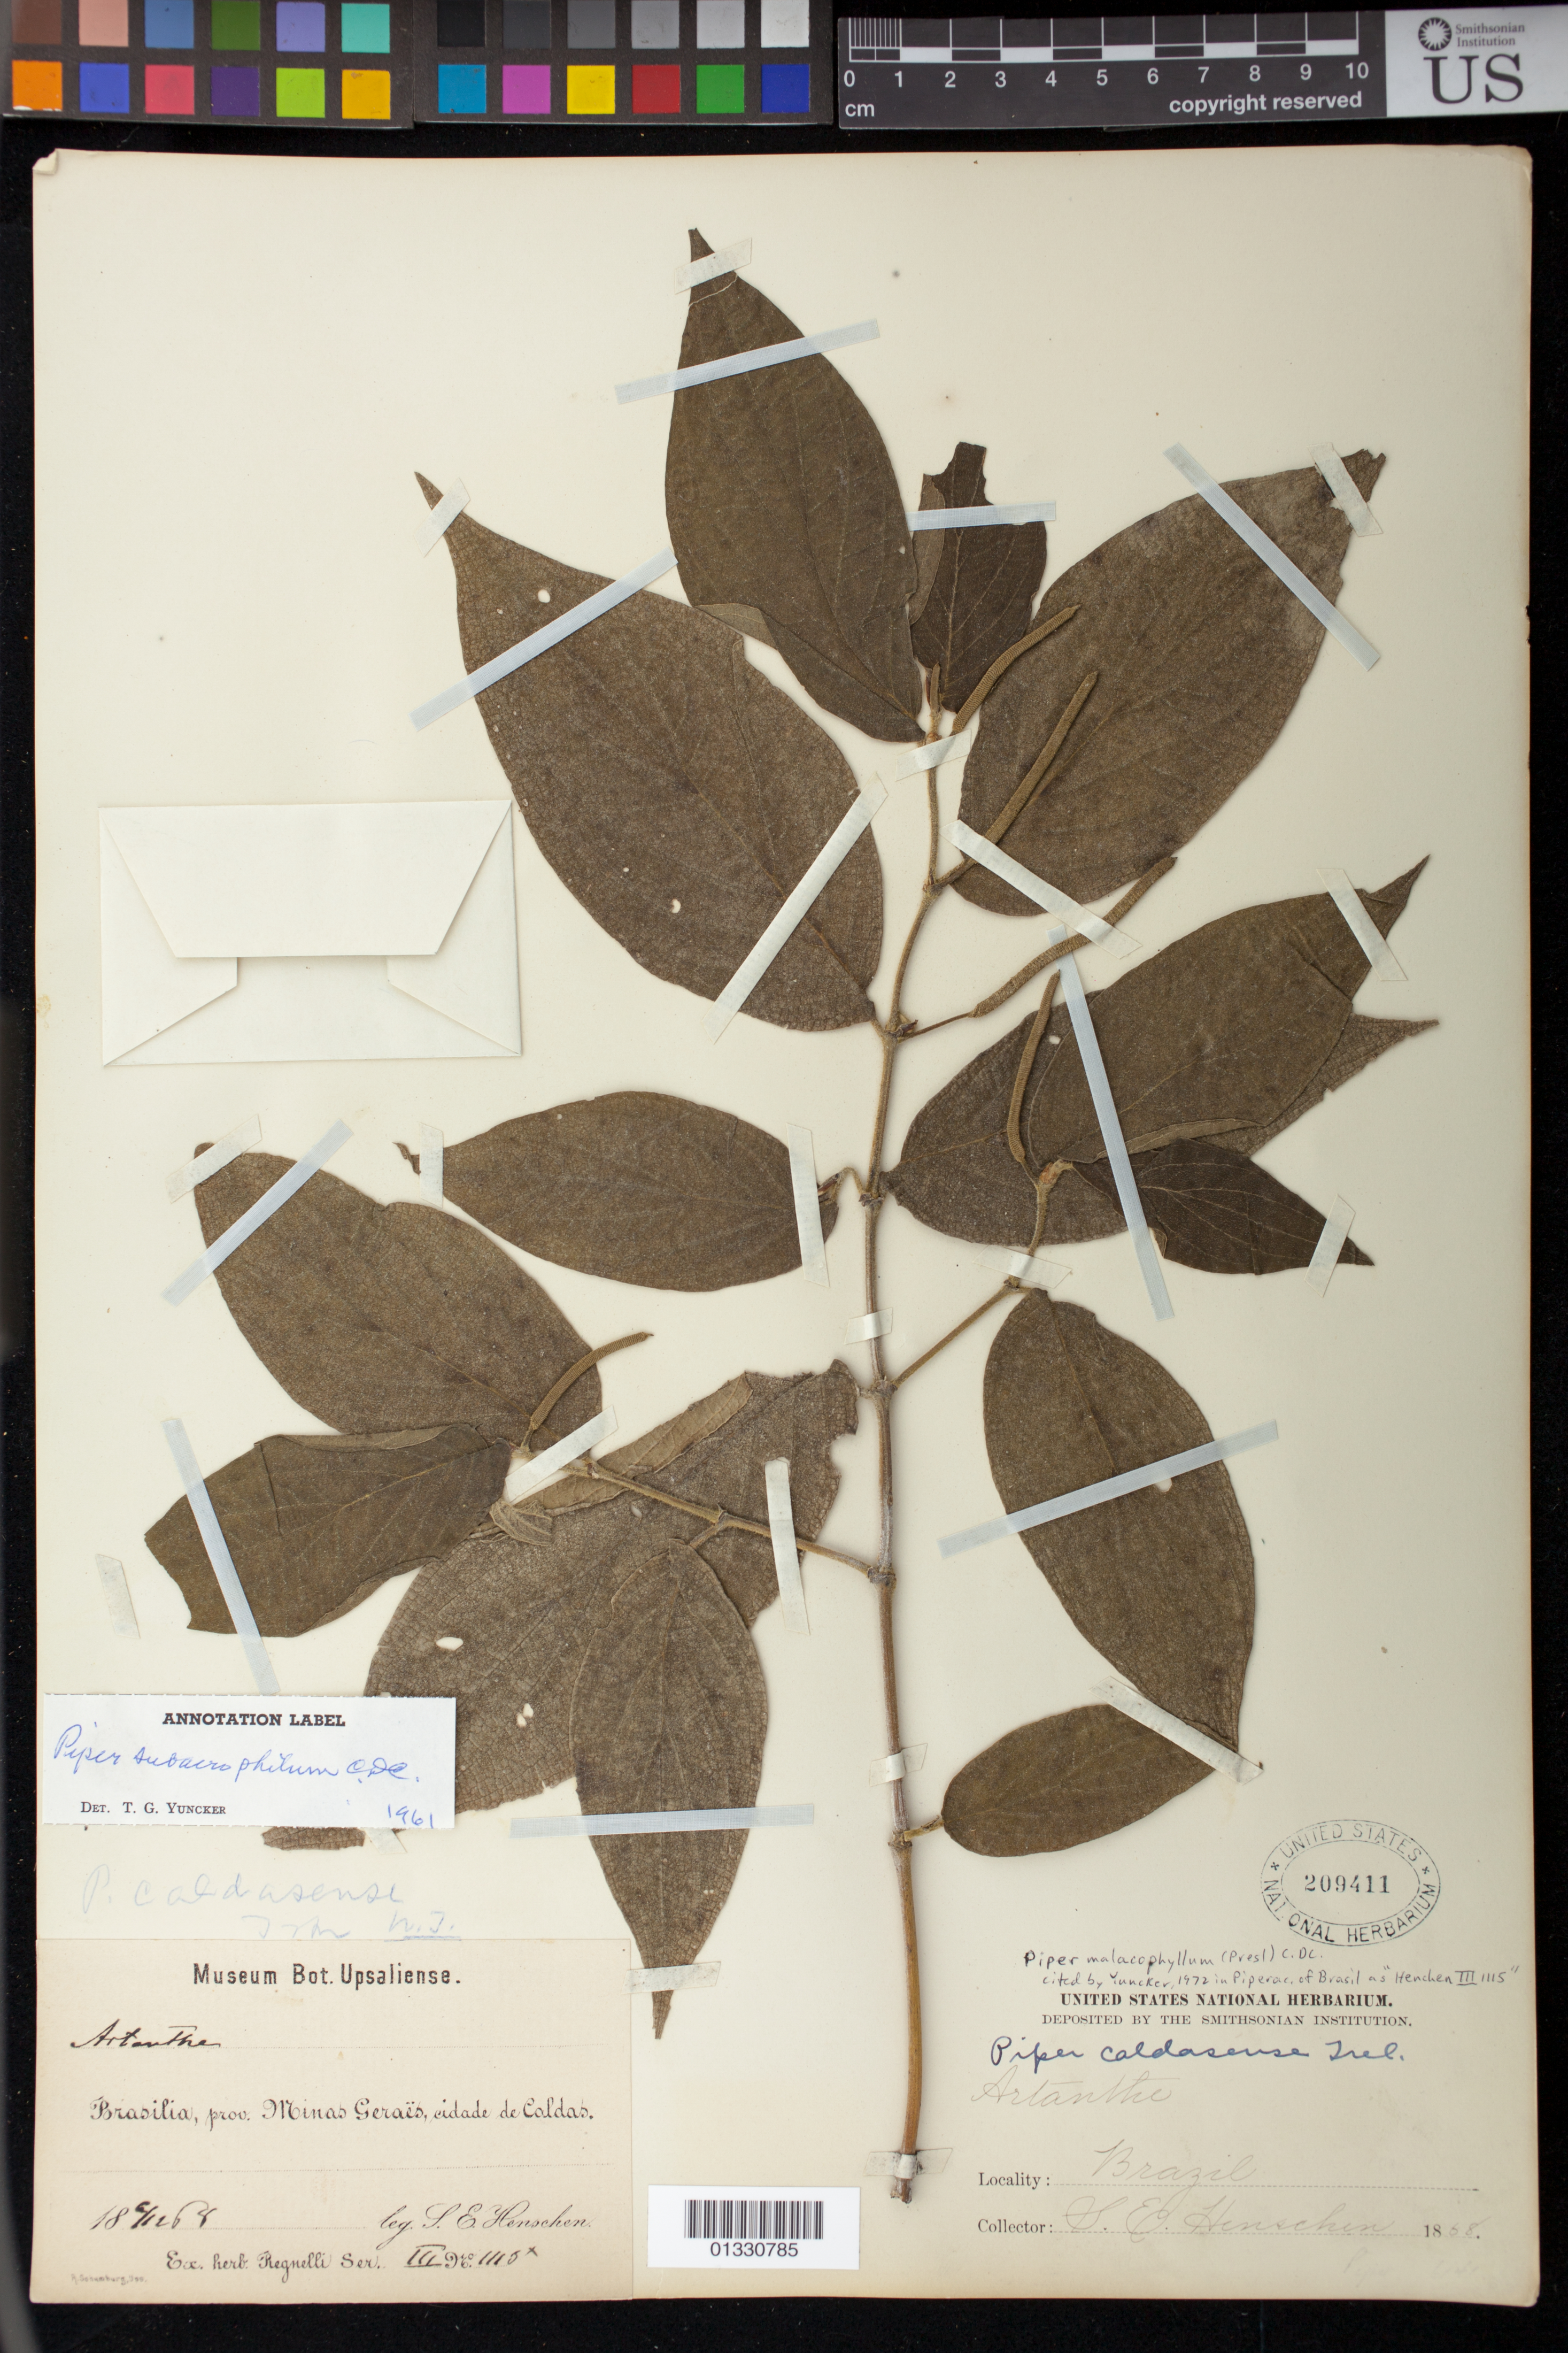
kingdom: Plantae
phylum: Tracheophyta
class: Magnoliopsida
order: Piperales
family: Piperaceae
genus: Piper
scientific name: Piper malacophyllum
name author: (C. Presl) C. DC.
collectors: S. E. Henschen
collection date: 1868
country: Brazil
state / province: Minas Gerais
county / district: Caldas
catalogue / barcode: US 209411